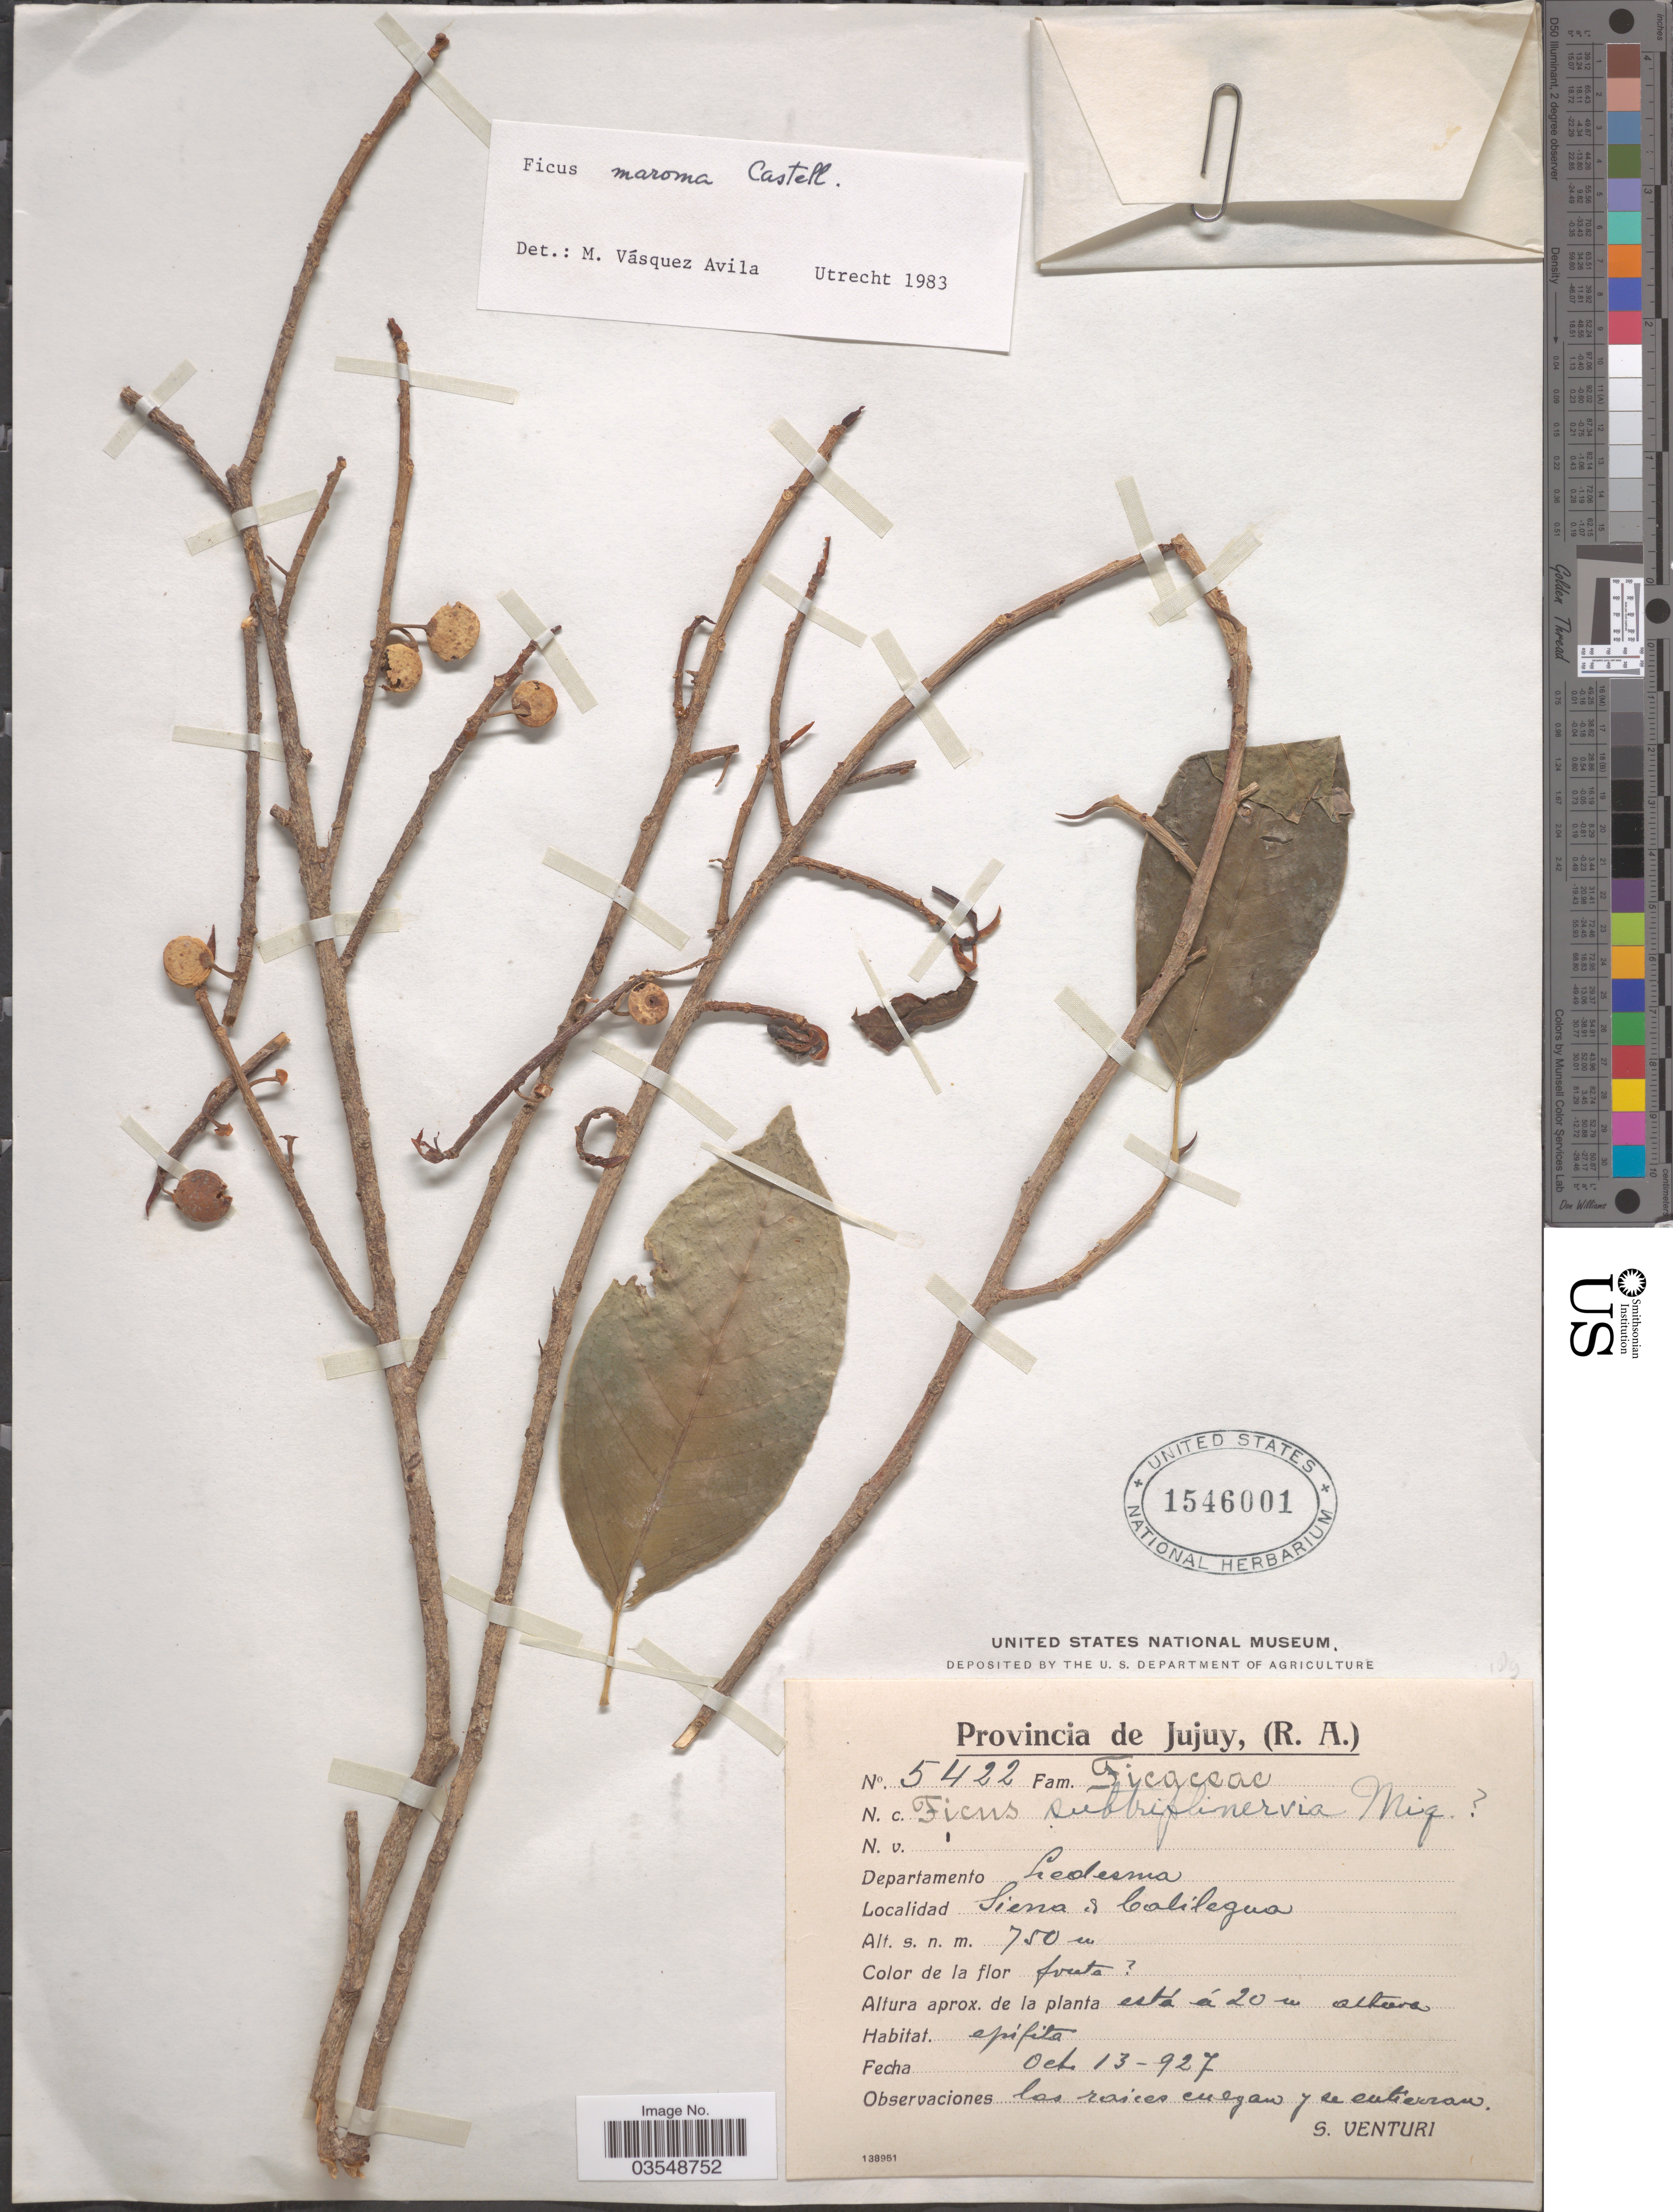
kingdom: Plantae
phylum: Tracheophyta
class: Magnoliopsida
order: Rosales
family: Moraceae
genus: Ficus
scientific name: Ficus maroma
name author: A. Cast.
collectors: S. Venturi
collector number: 5422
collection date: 1927-10-13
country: Argentina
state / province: Jujuy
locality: Departamento Ledesma. Sierra de Calilegua.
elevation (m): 750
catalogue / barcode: US 1546001